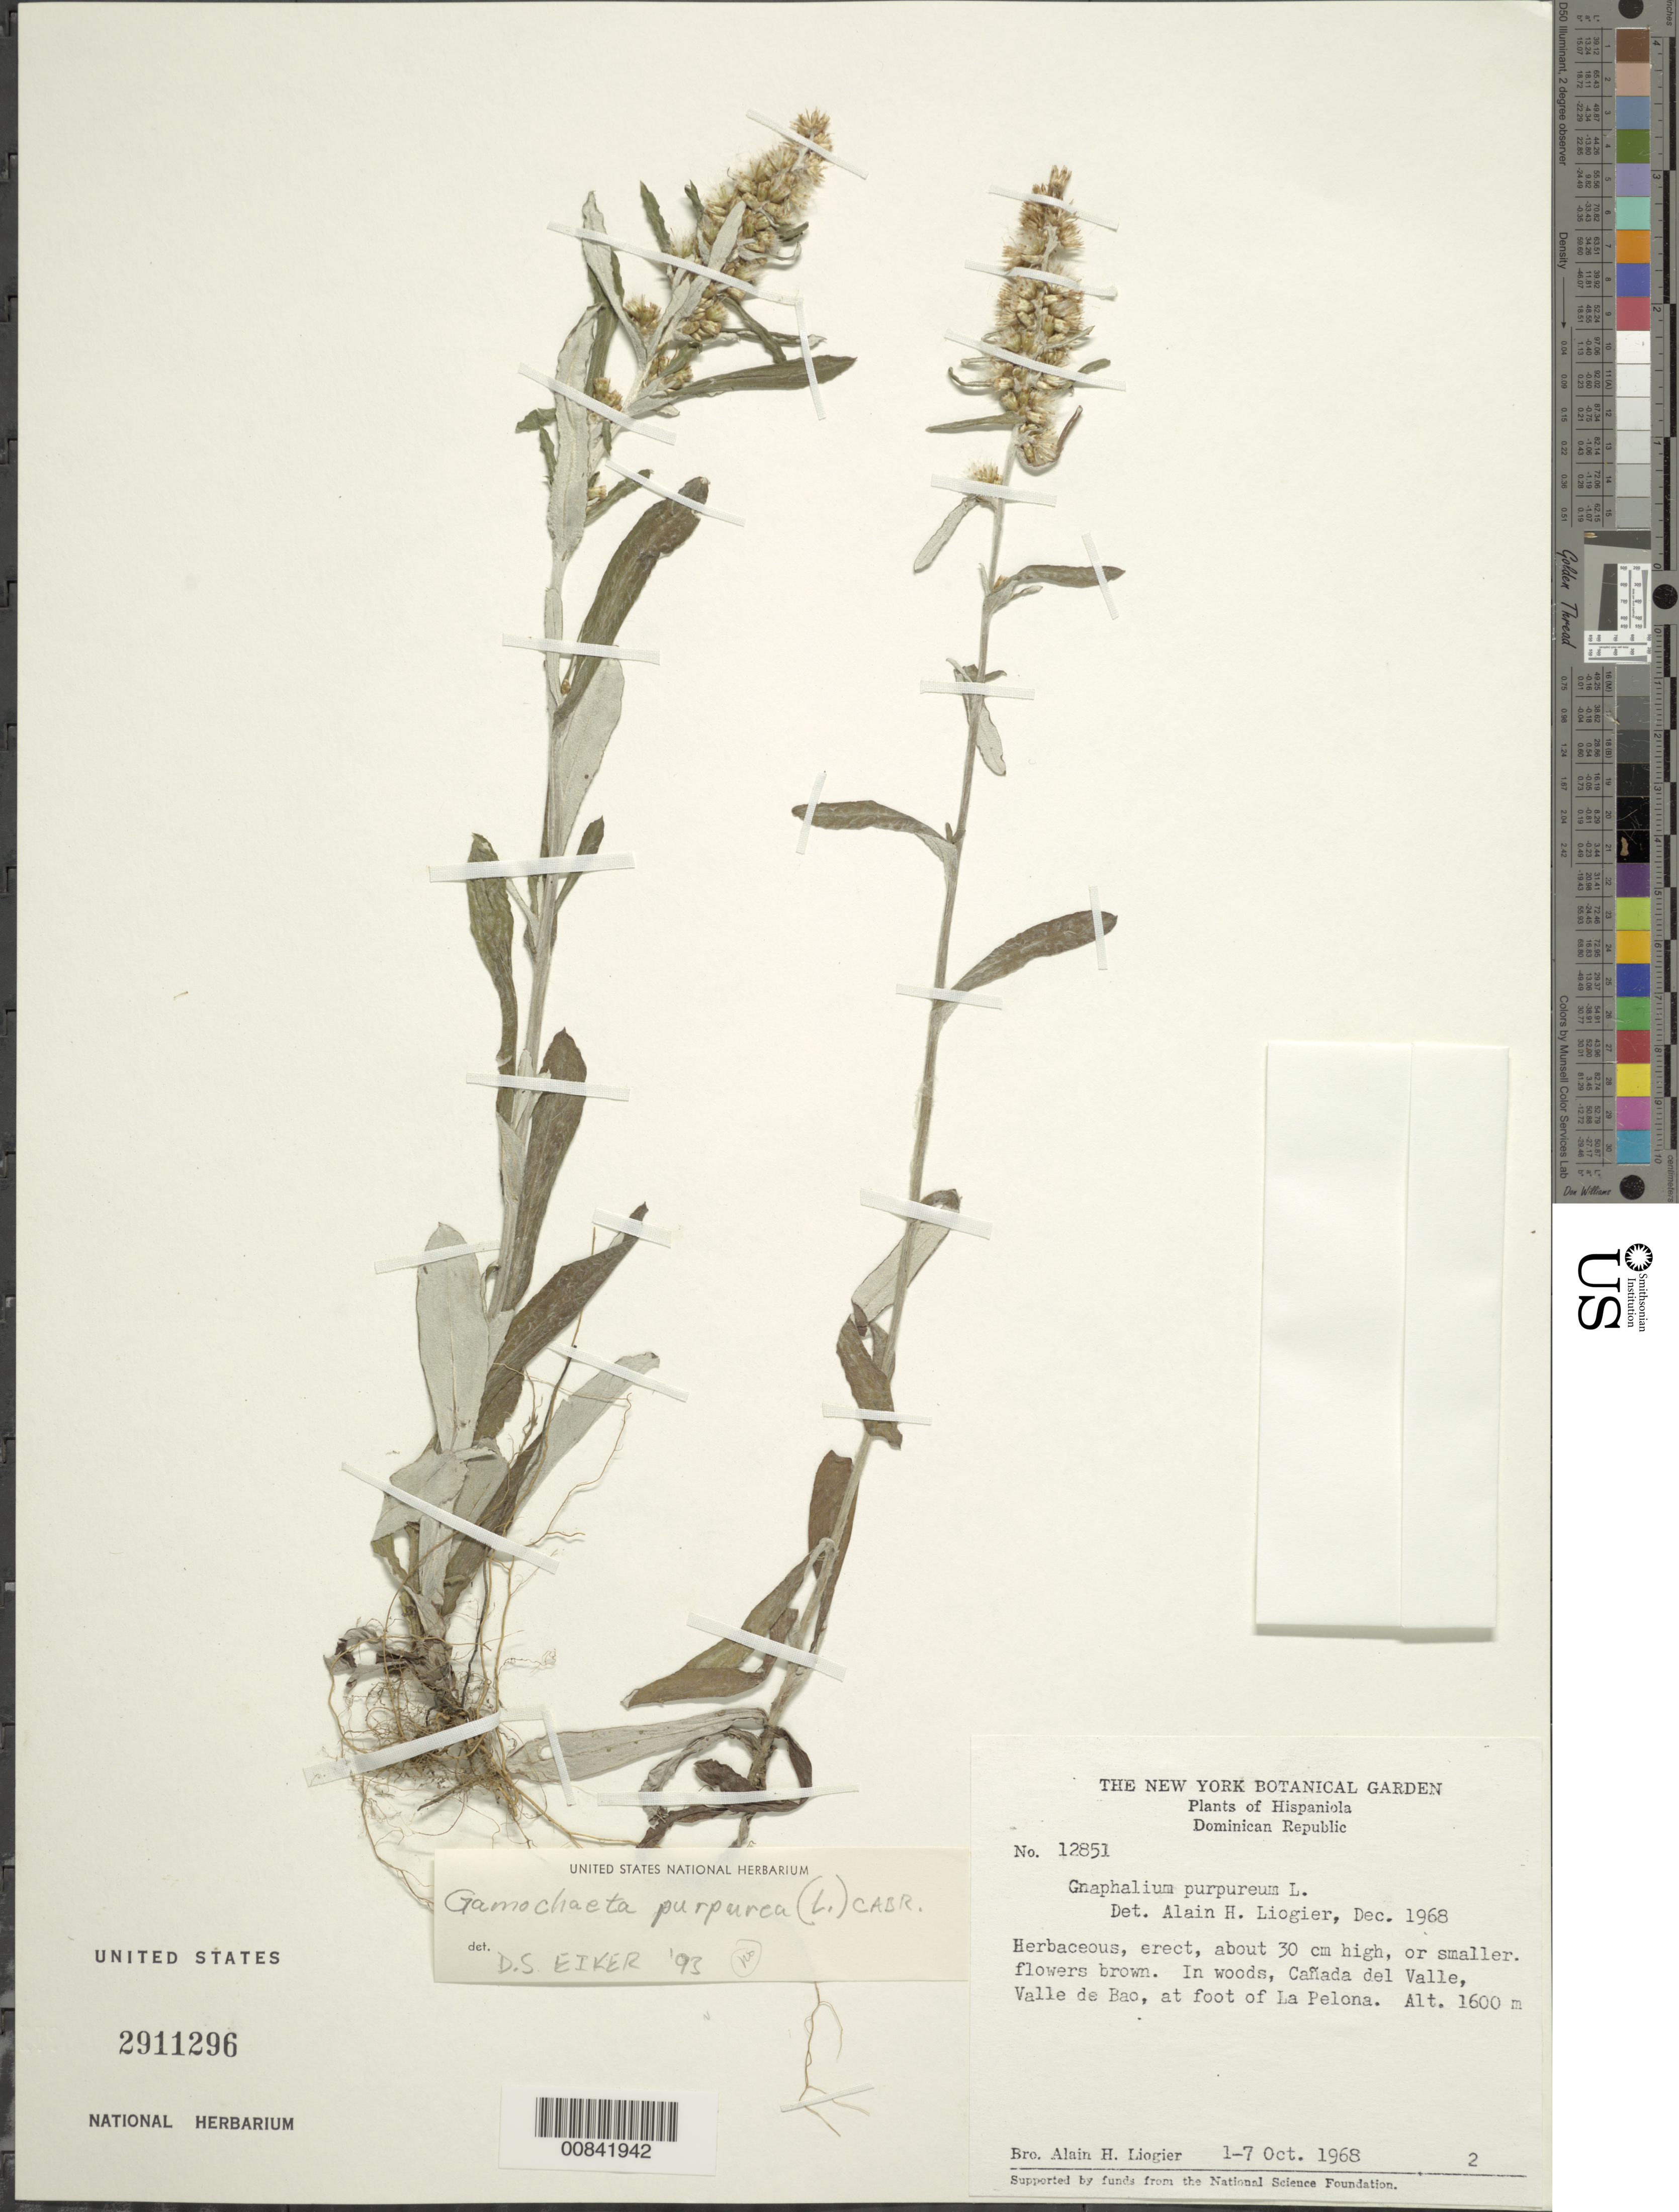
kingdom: Plantae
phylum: Tracheophyta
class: Magnoliopsida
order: Asterales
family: Asteraceae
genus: Gamochaeta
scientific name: Gamochaeta coarctata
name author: (Willd.) Kerguélen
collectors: A. H. Liogier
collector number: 12851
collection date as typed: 01 Oct 1968 to 07 Oct 1968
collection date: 1968-10-01/1968-10-07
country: Dominican Republic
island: Hispaniola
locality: Cañada del Valle, Valle de Bao, at foot of La Pelona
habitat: In woods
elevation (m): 1600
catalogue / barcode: US 2911296